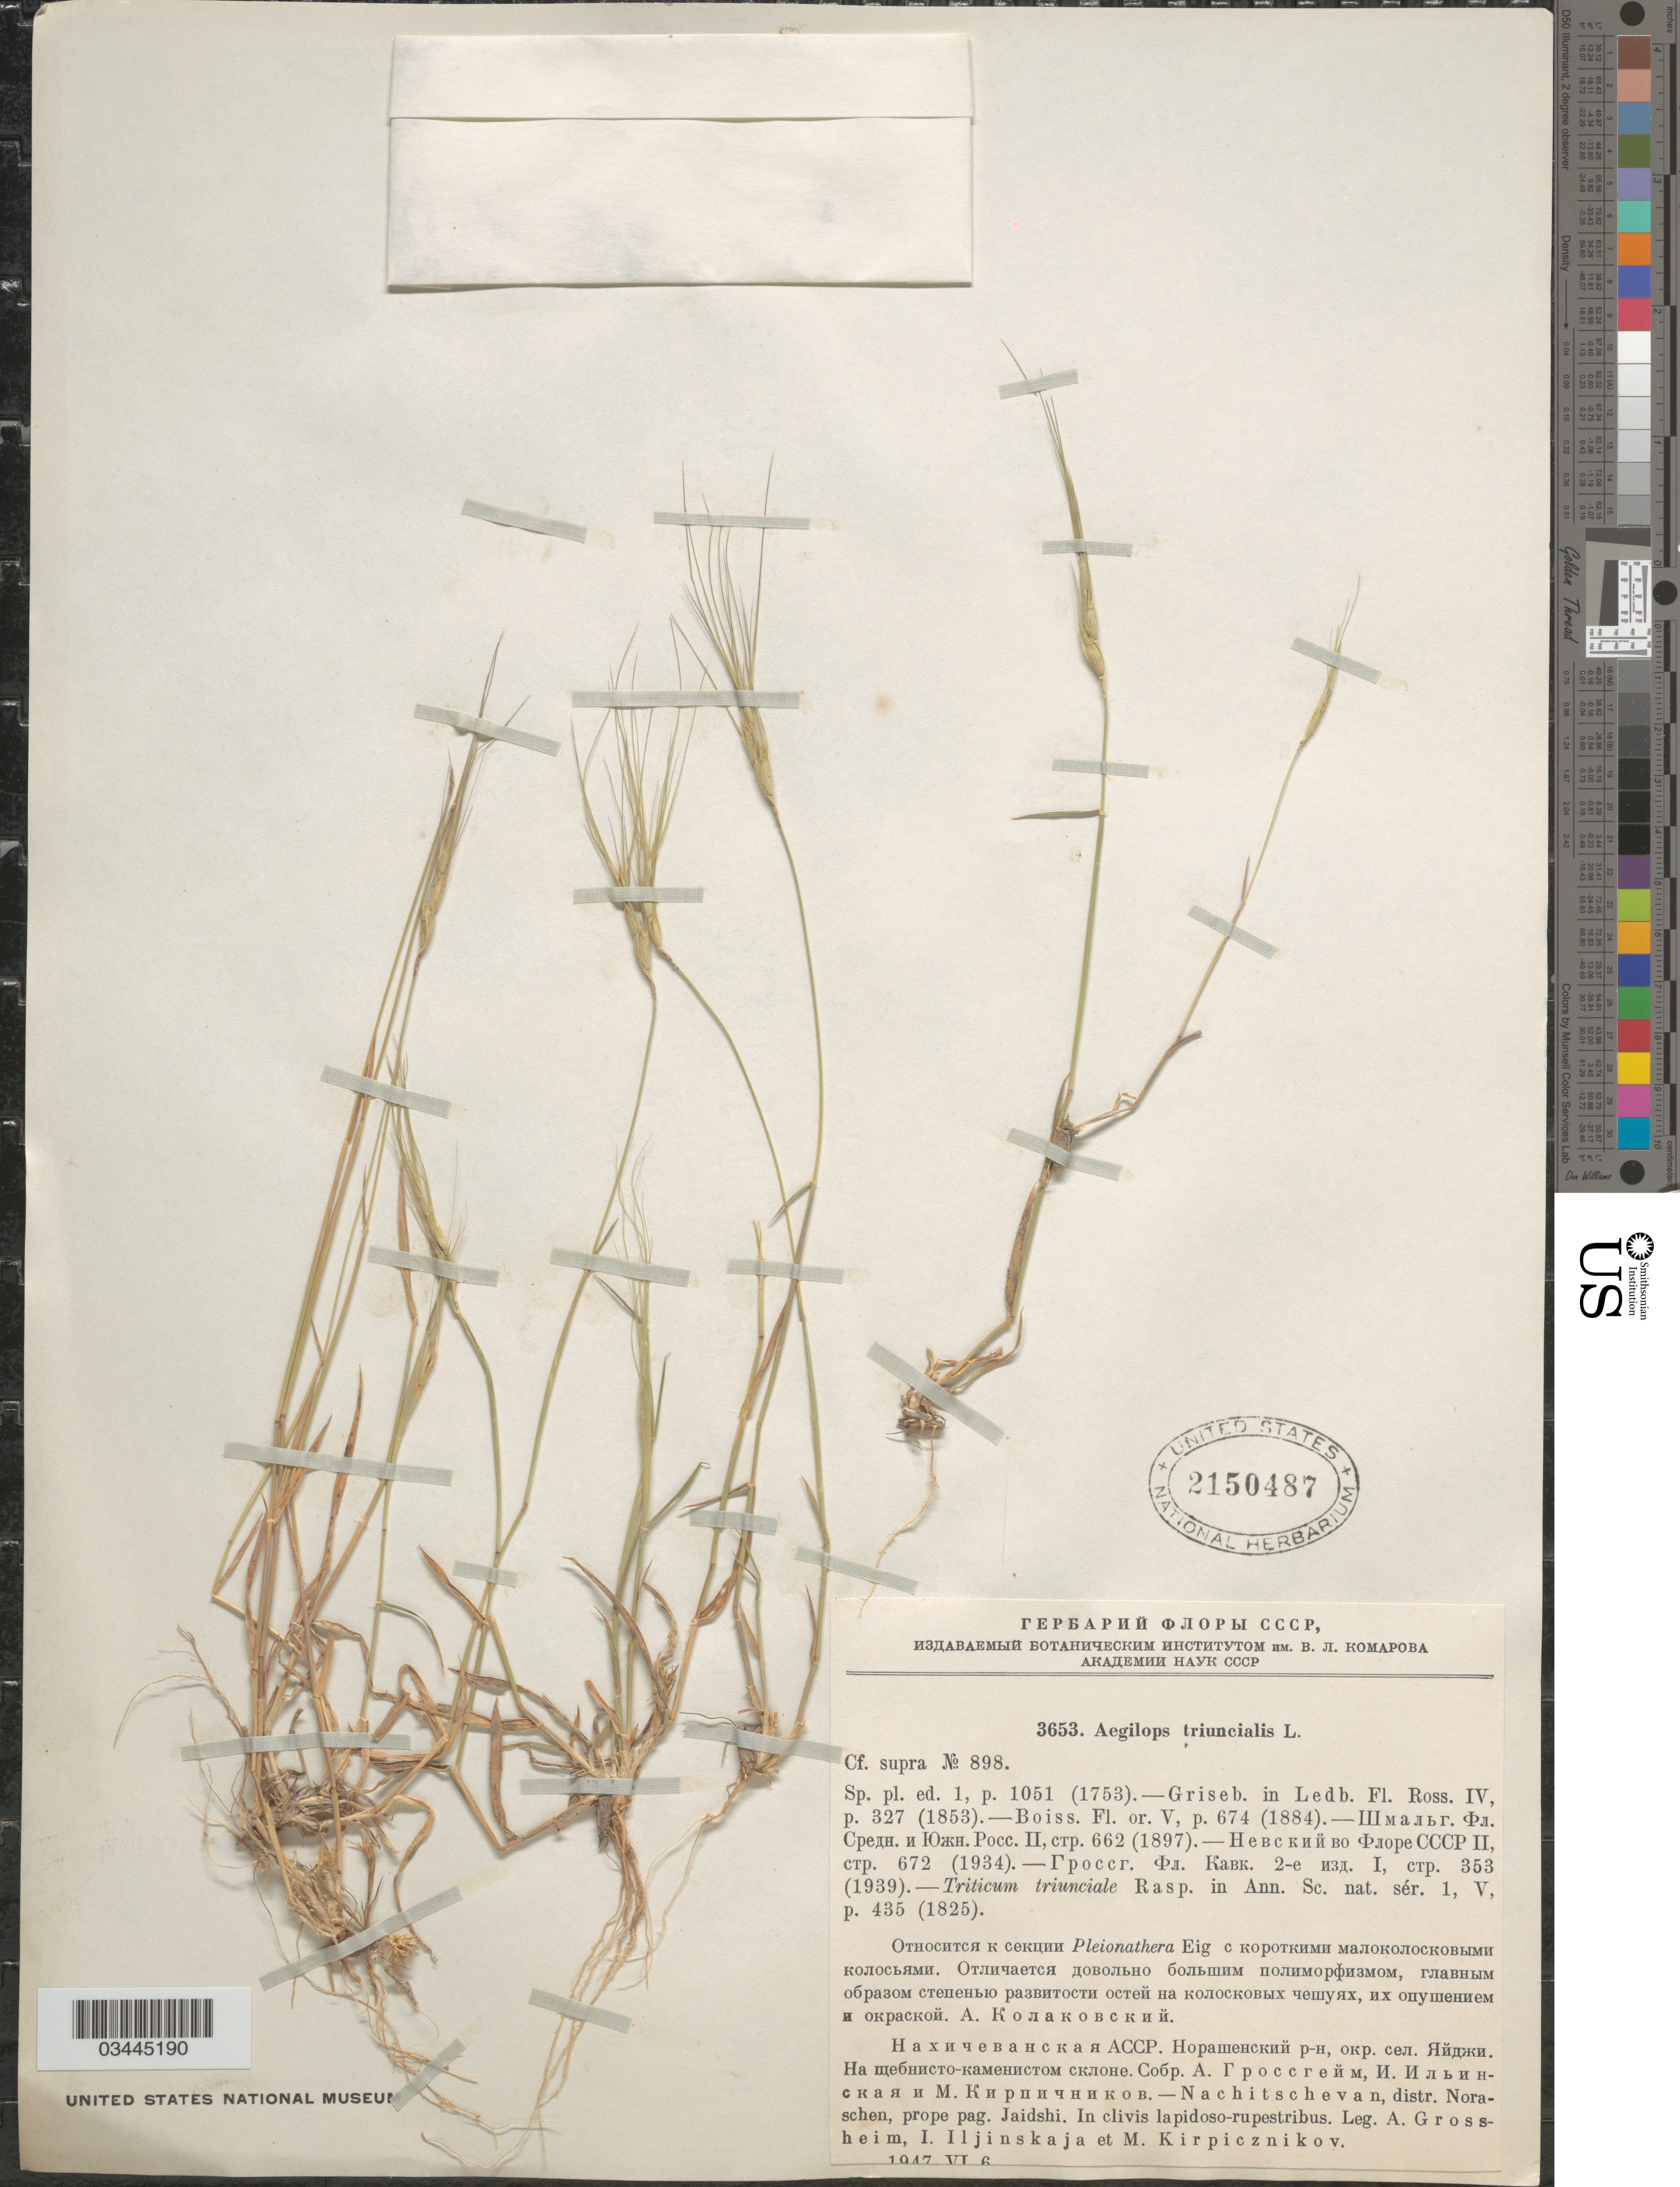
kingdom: Plantae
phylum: Tracheophyta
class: Liliopsida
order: Poales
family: Poaceae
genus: Aegilops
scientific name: Aegilops triuncialis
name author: L.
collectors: A. Grossheim, I. Iljinskaja & M. Kirpicznikov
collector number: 3653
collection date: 1947-06-06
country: Azerbaijan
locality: Nachitschevan, distr. Noraschen, prope pag. Jaidshi. In clivis lapidoso-rupestribus.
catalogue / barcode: US 2150487